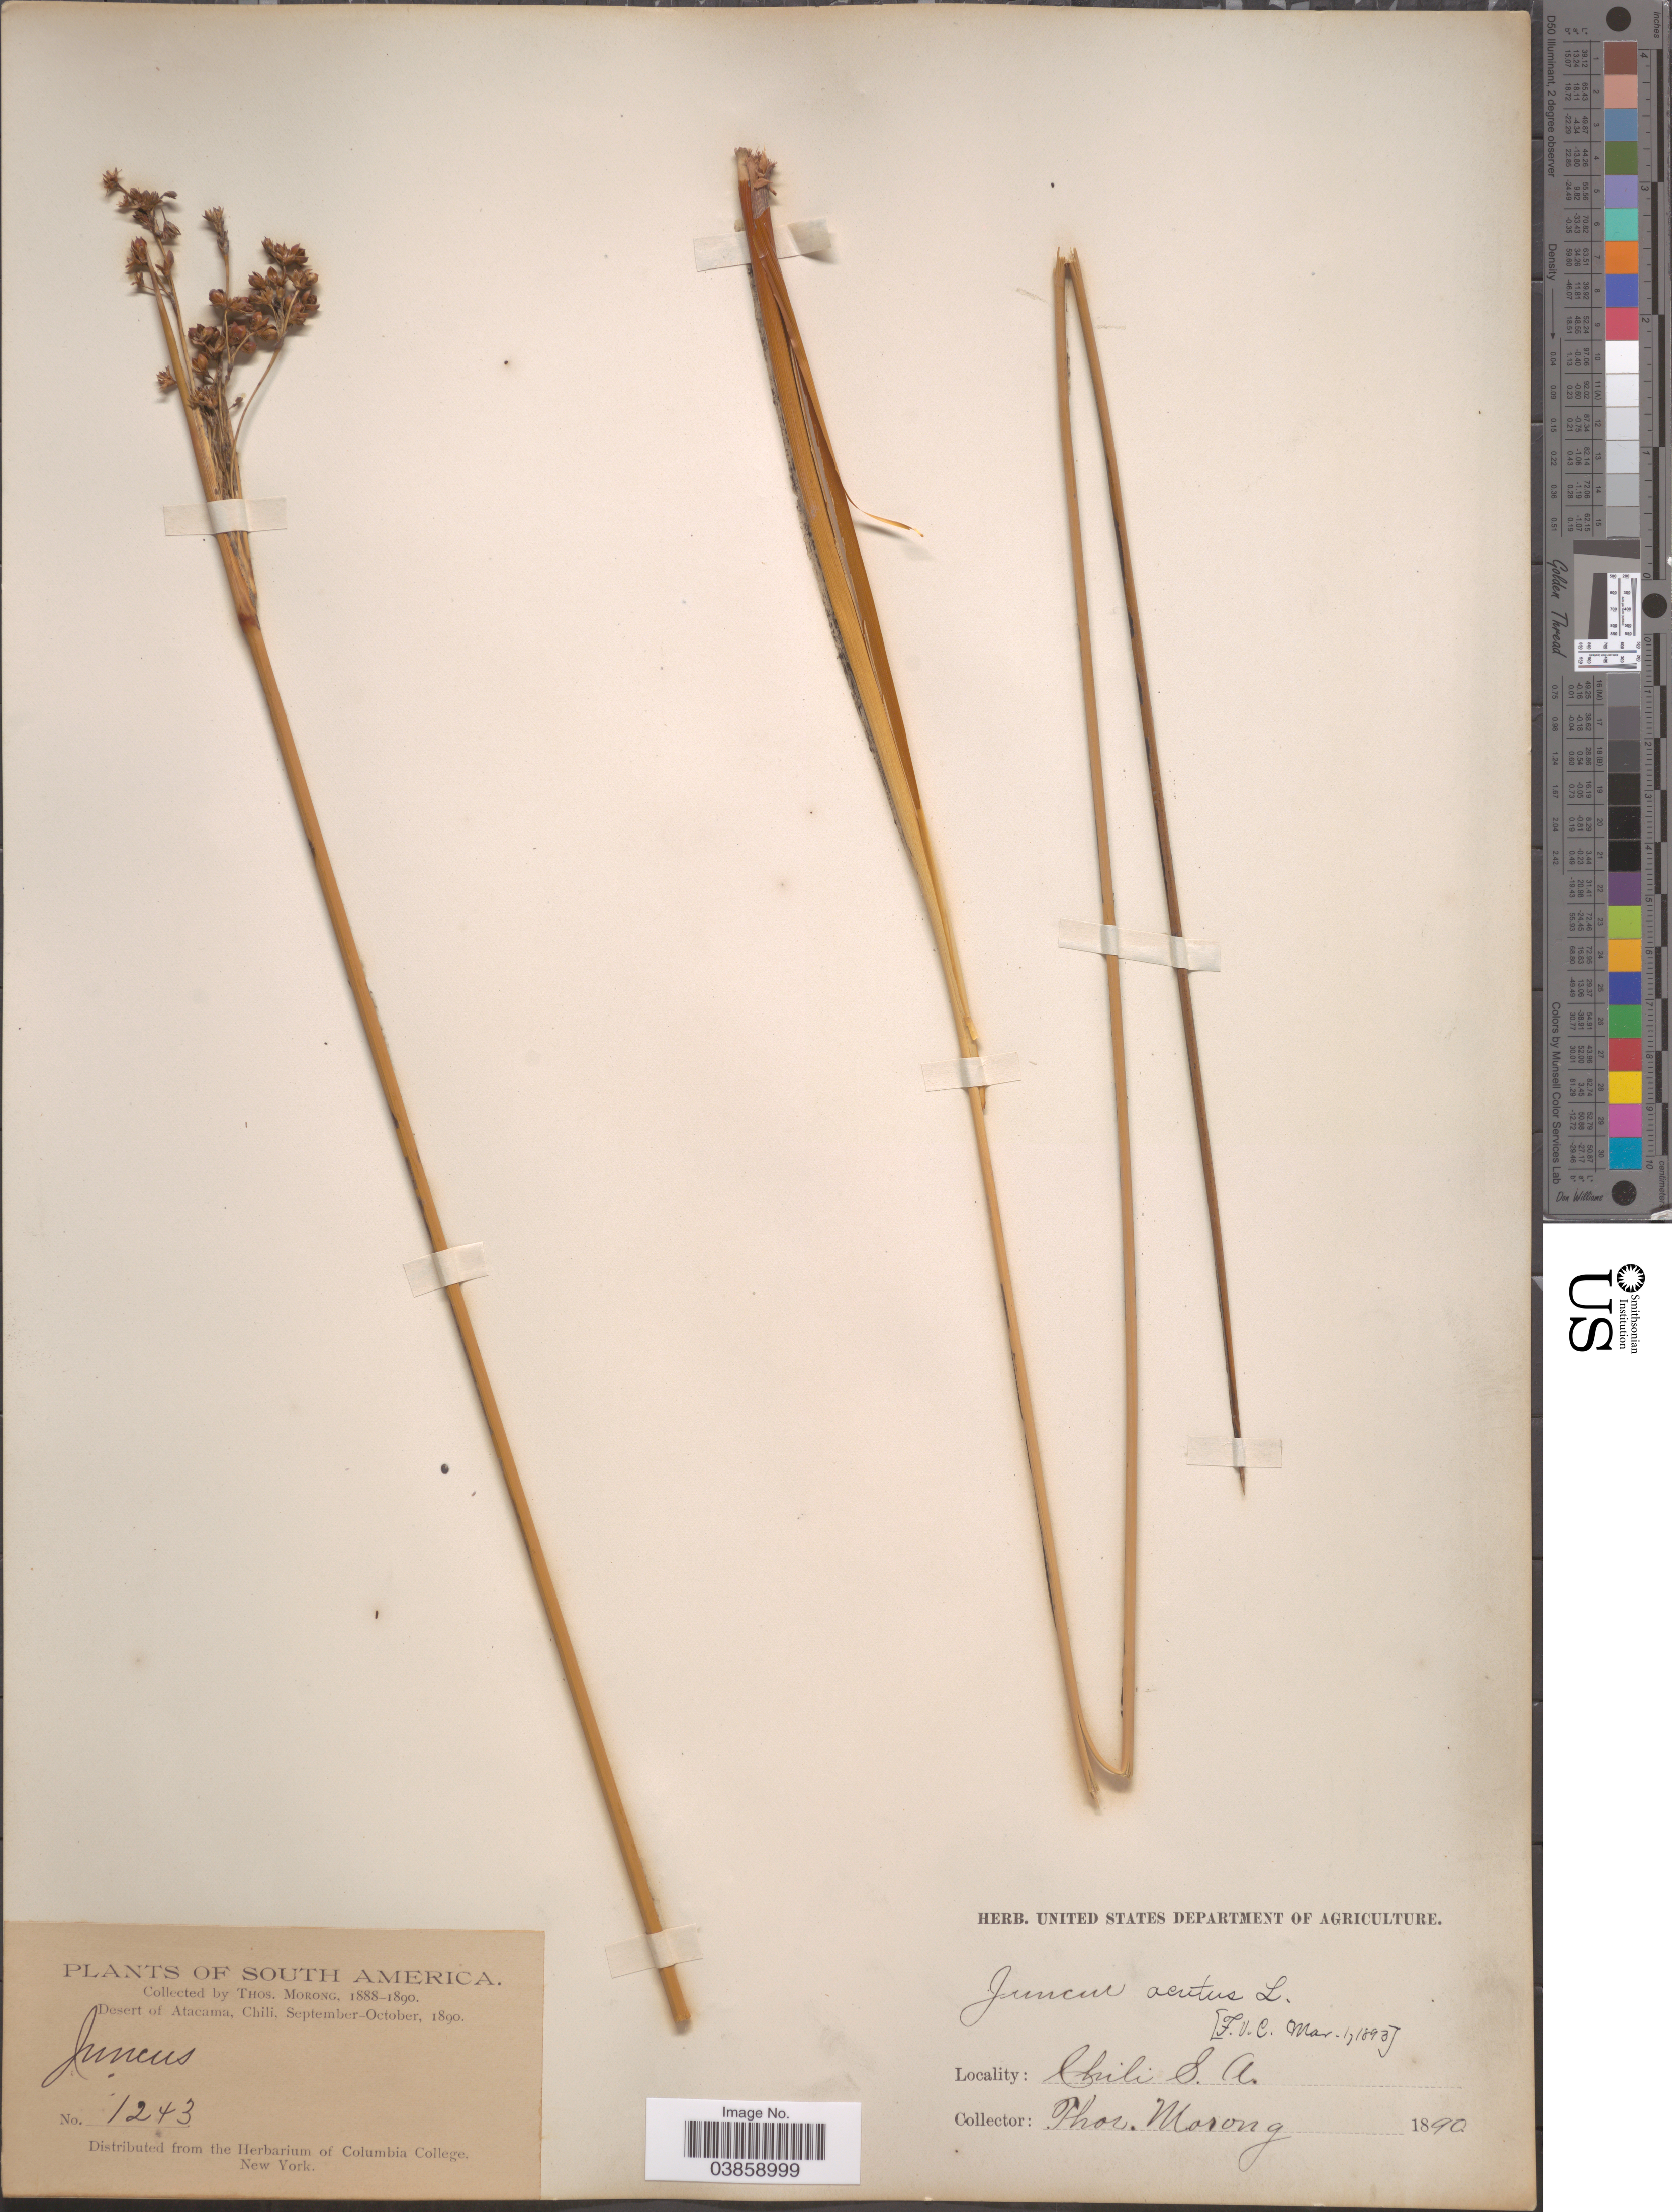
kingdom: Plantae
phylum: Tracheophyta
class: Liliopsida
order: Poales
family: Juncaceae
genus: Juncus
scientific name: Juncus acutus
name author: L.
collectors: ex herb. T. Morong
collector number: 1243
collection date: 1890-09/1890-10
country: Chile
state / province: Atacama (III)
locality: Desert of Atacama.